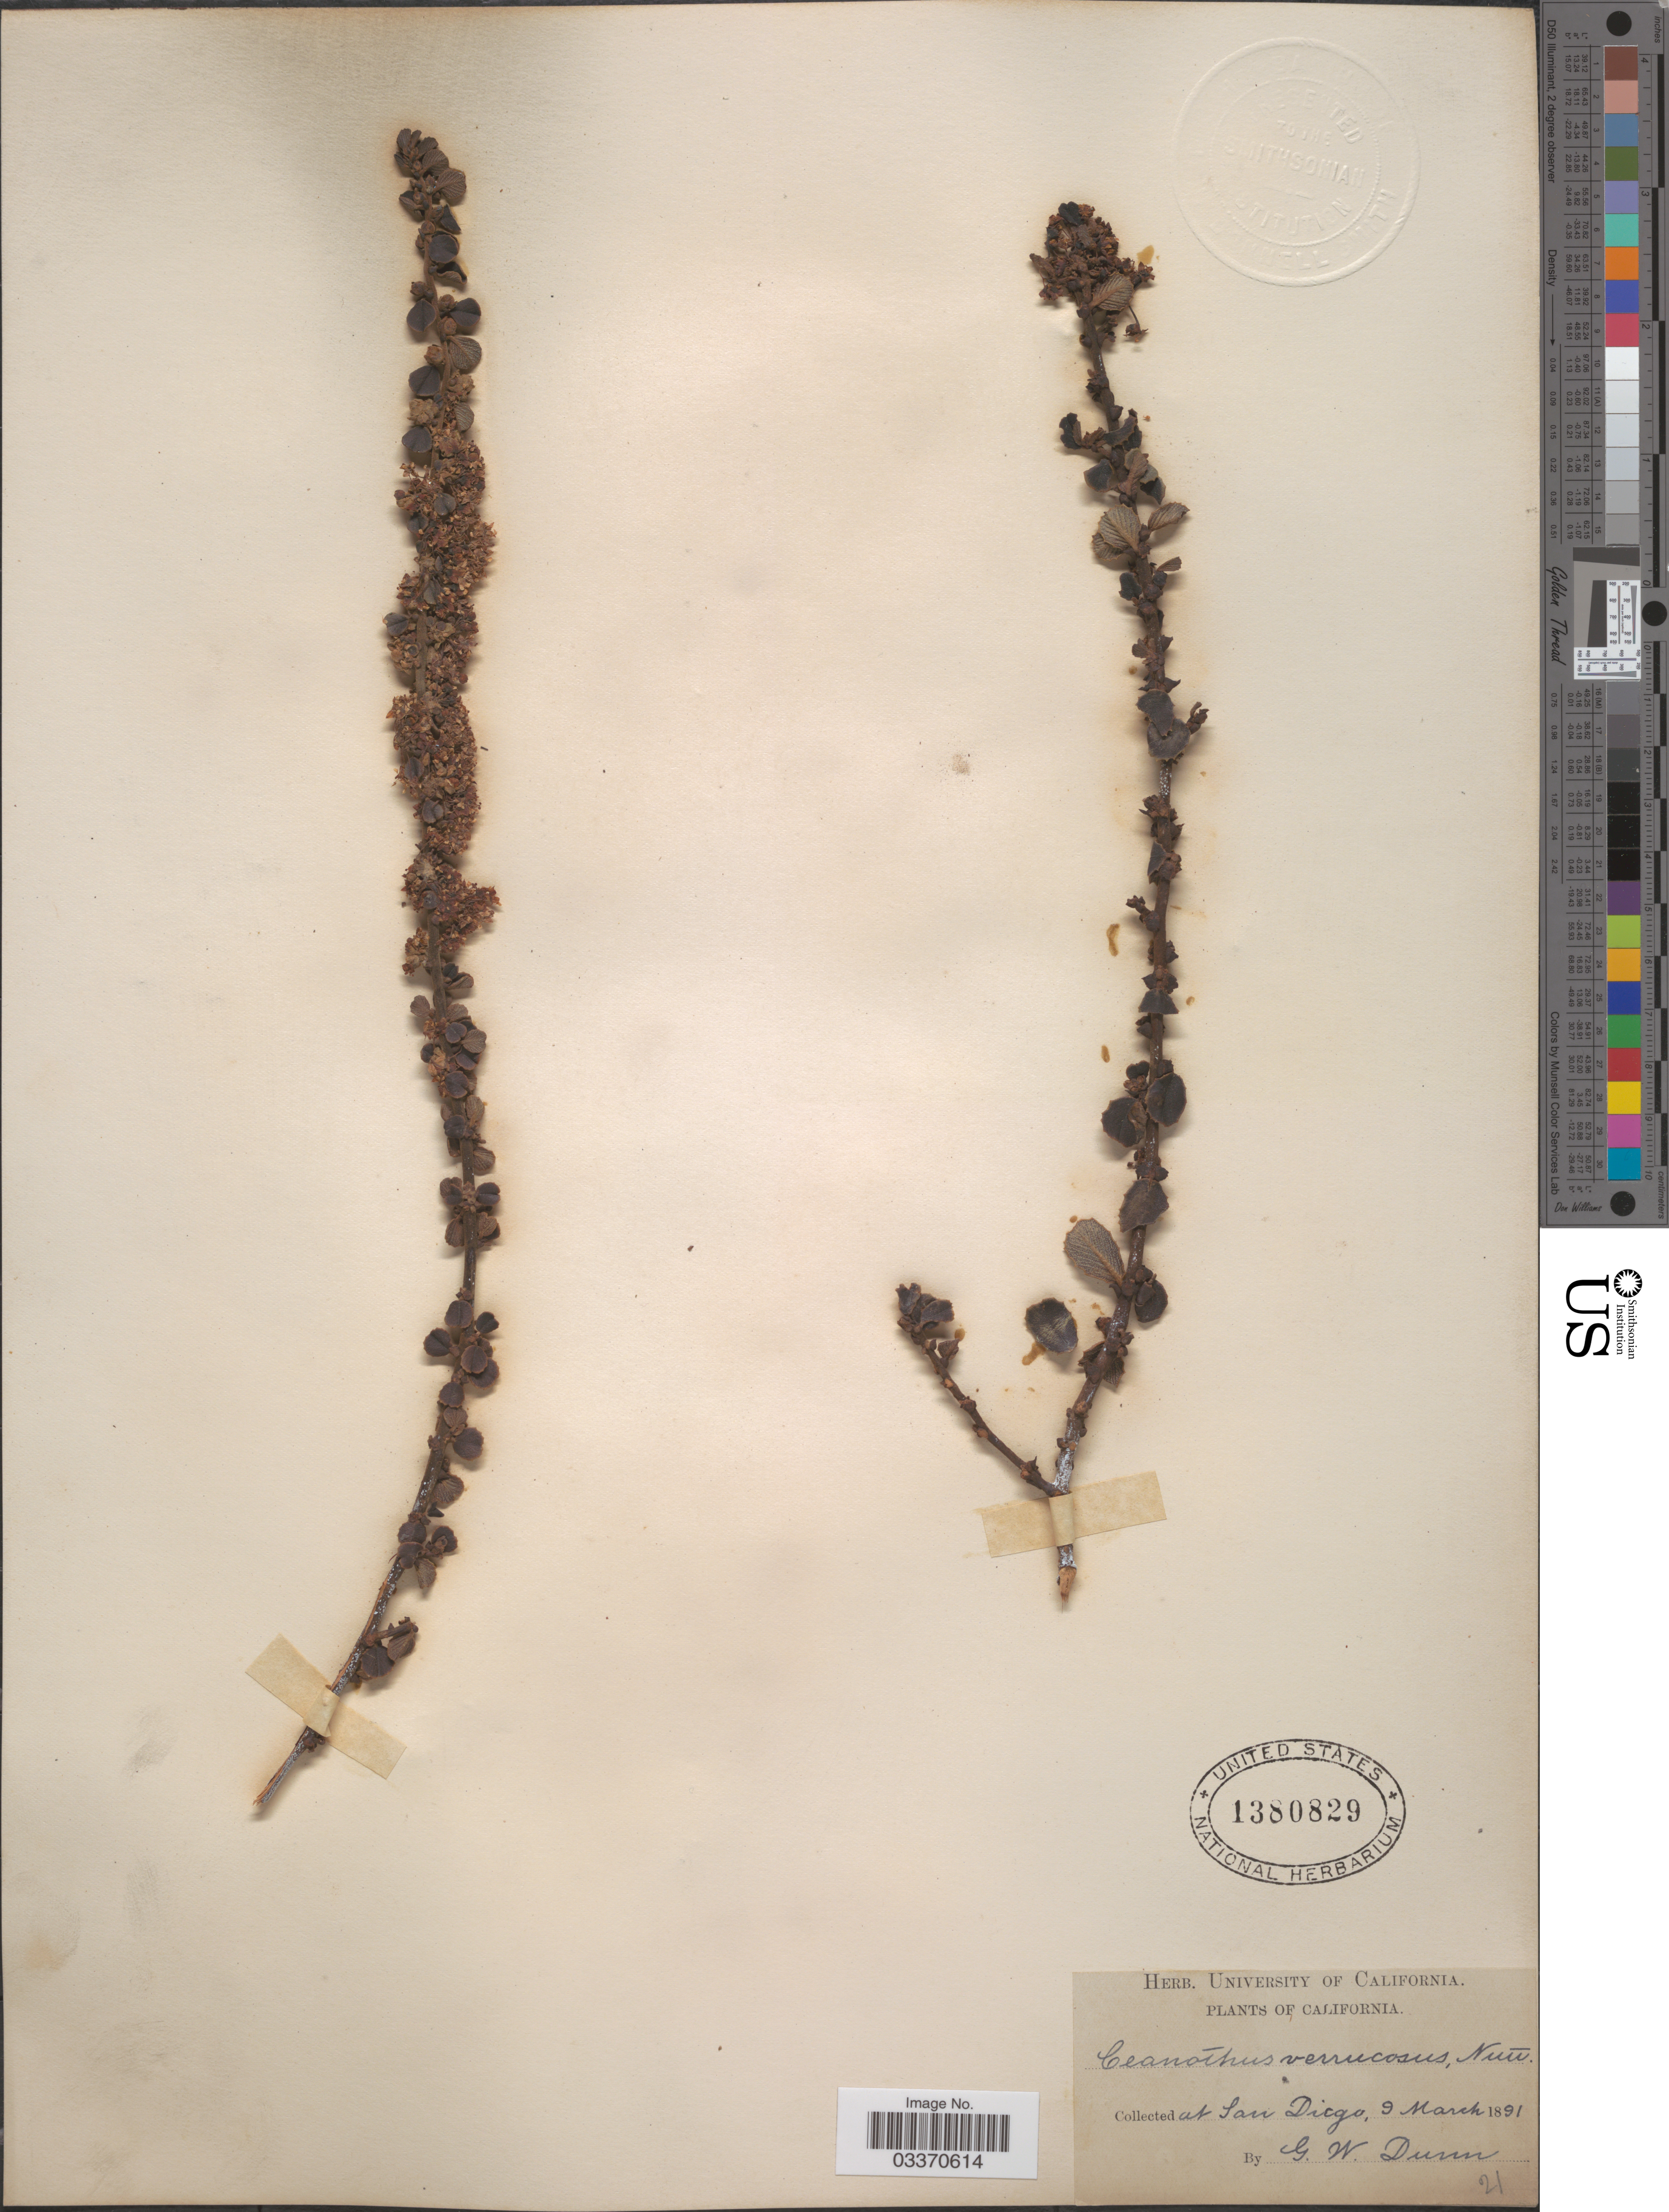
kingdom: Plantae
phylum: Tracheophyta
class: Magnoliopsida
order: Rosales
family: Rhamnaceae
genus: Ceanothus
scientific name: Ceanothus verrucosus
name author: Nutt.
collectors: G. W.Dunn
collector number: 21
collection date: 1891-03-09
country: United States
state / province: California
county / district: San Diego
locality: At San Diego.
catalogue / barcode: US 1380829